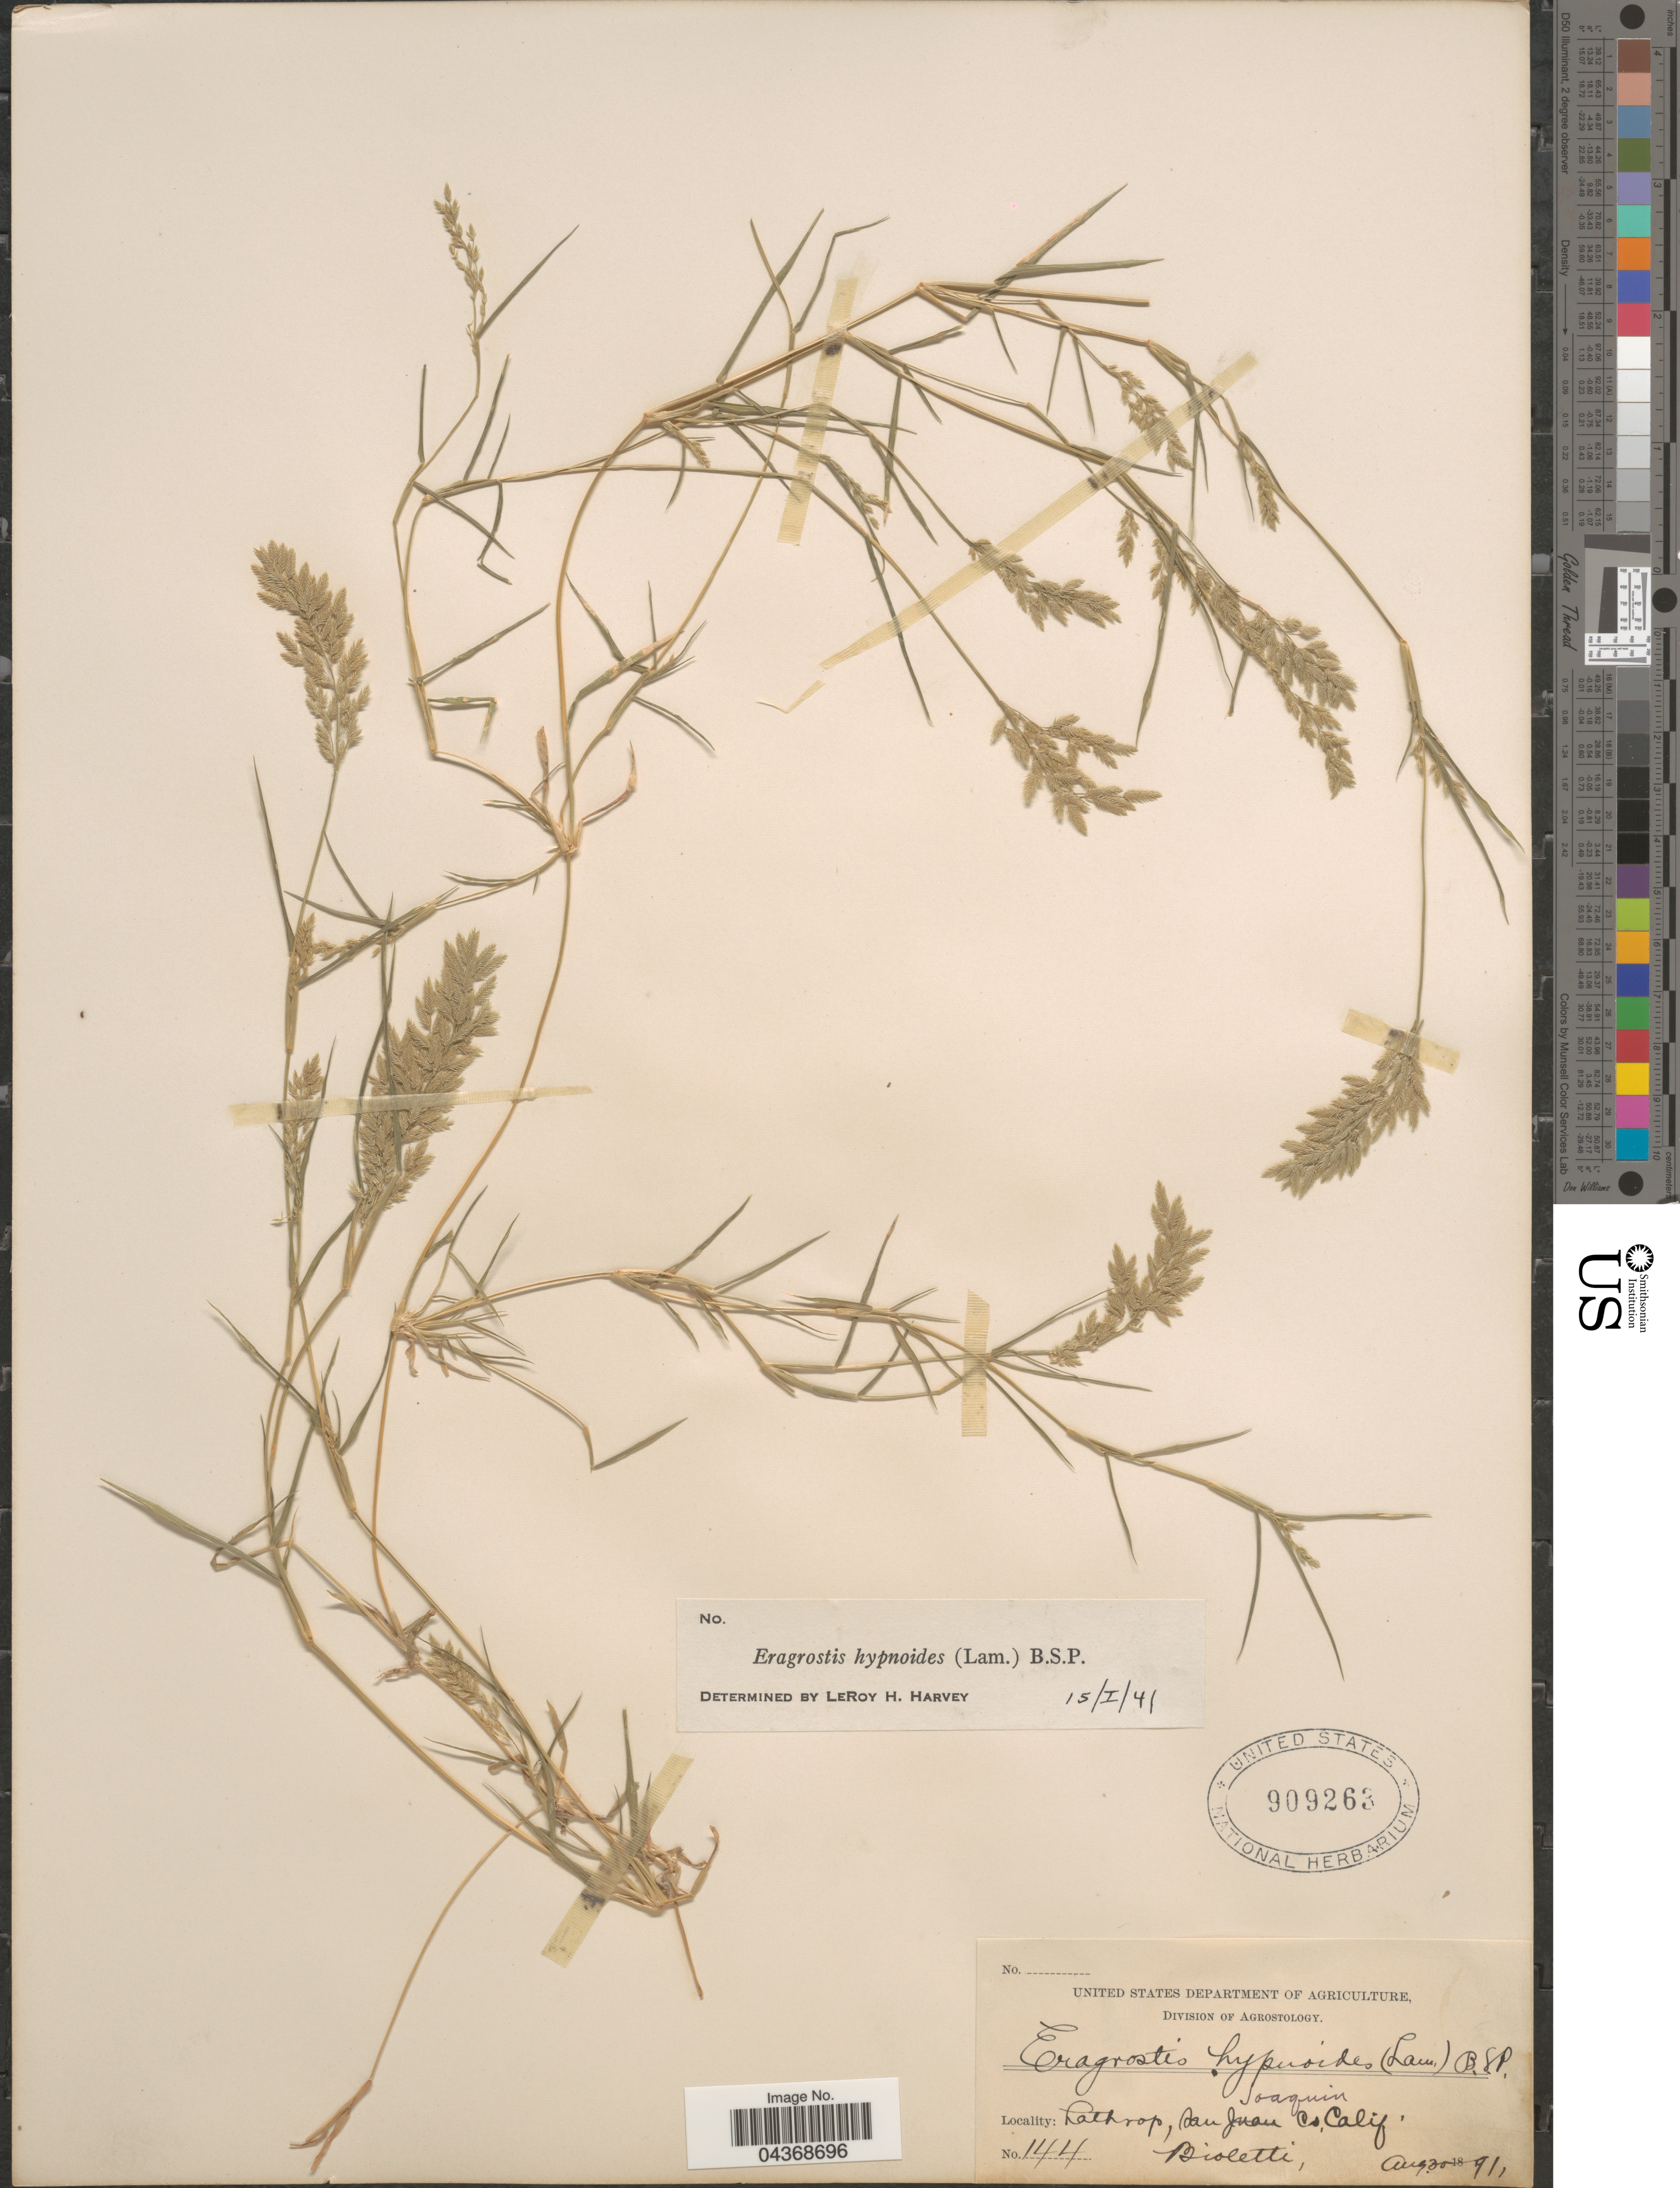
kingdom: Plantae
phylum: Tracheophyta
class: Liliopsida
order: Poales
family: Poaceae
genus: Eragrostis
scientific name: Eragrostis hypnoides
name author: (Lam.) Britton, Stearns & Poggenb.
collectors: -- Bioletti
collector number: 144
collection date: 1891-08-30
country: United States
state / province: California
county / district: San Joaquin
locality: Lathrop, San Joaquin Co.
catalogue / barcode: US 909263